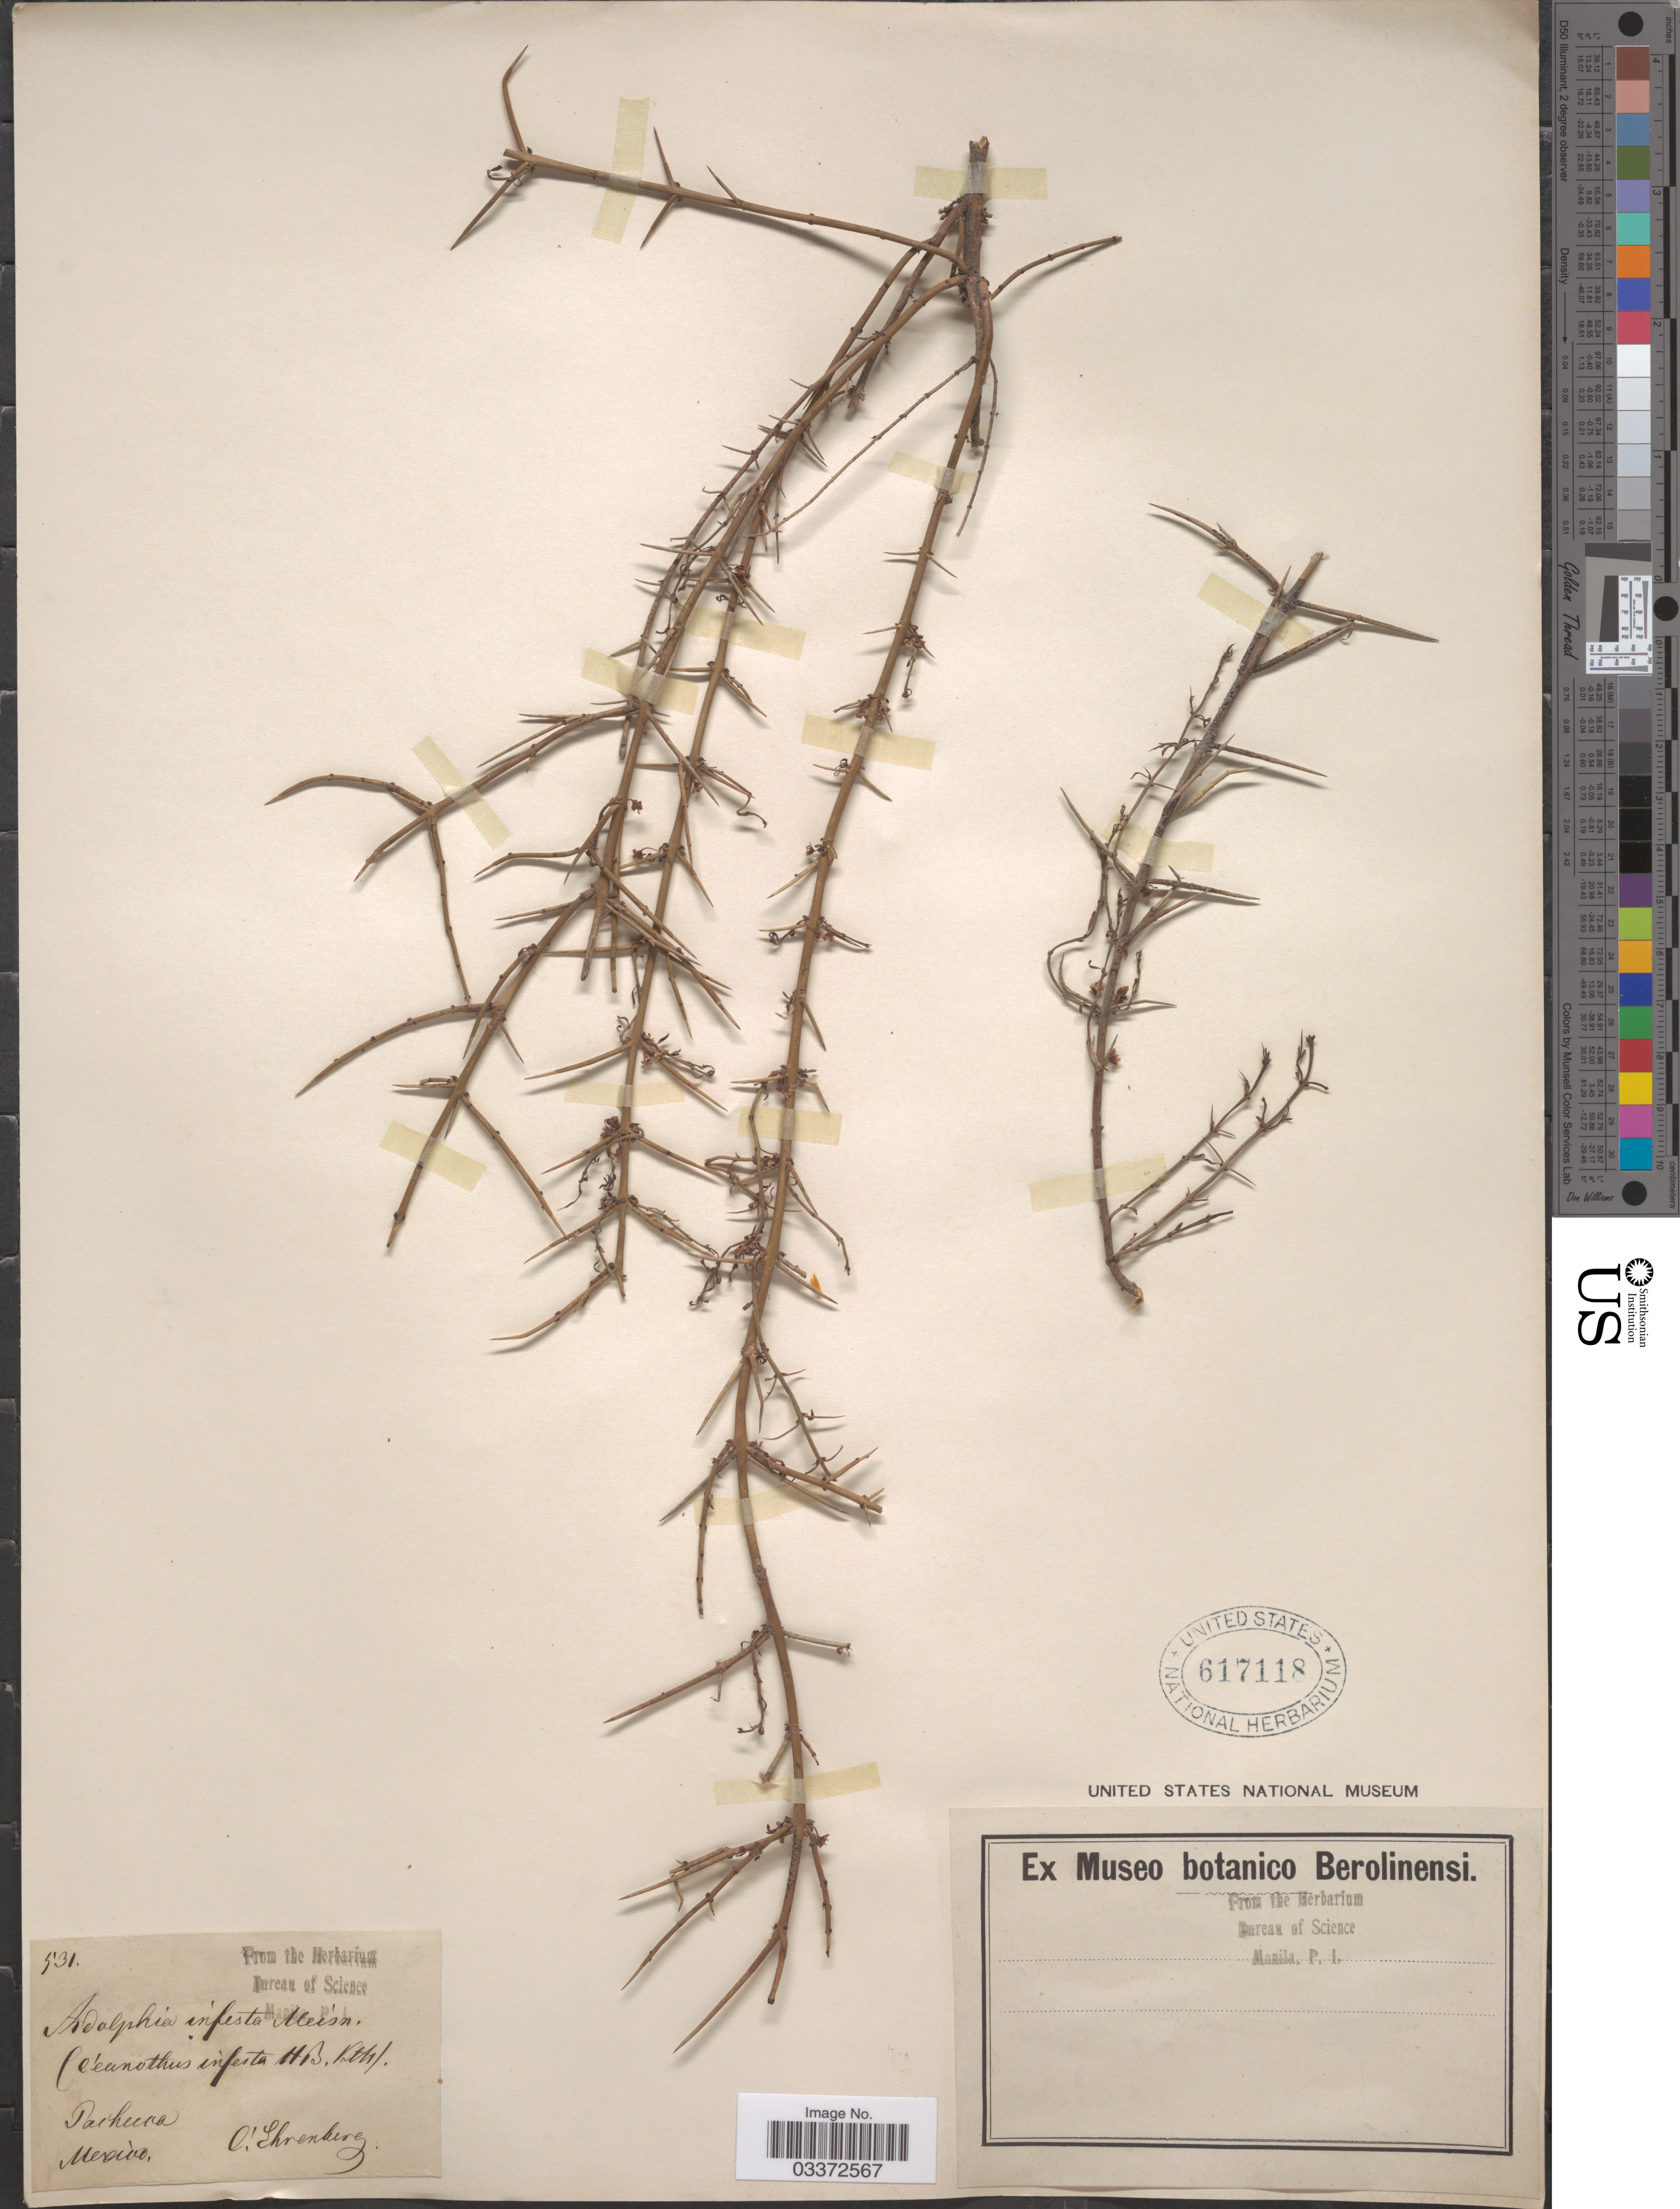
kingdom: Plantae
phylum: Tracheophyta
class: Magnoliopsida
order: Rosales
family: Rhamnaceae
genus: Adolphia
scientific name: Adolphia infesta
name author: (Kunth) Meisn.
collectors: C. G. Ehrenberg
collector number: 531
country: Mexico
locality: Pachuca.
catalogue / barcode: US 617118